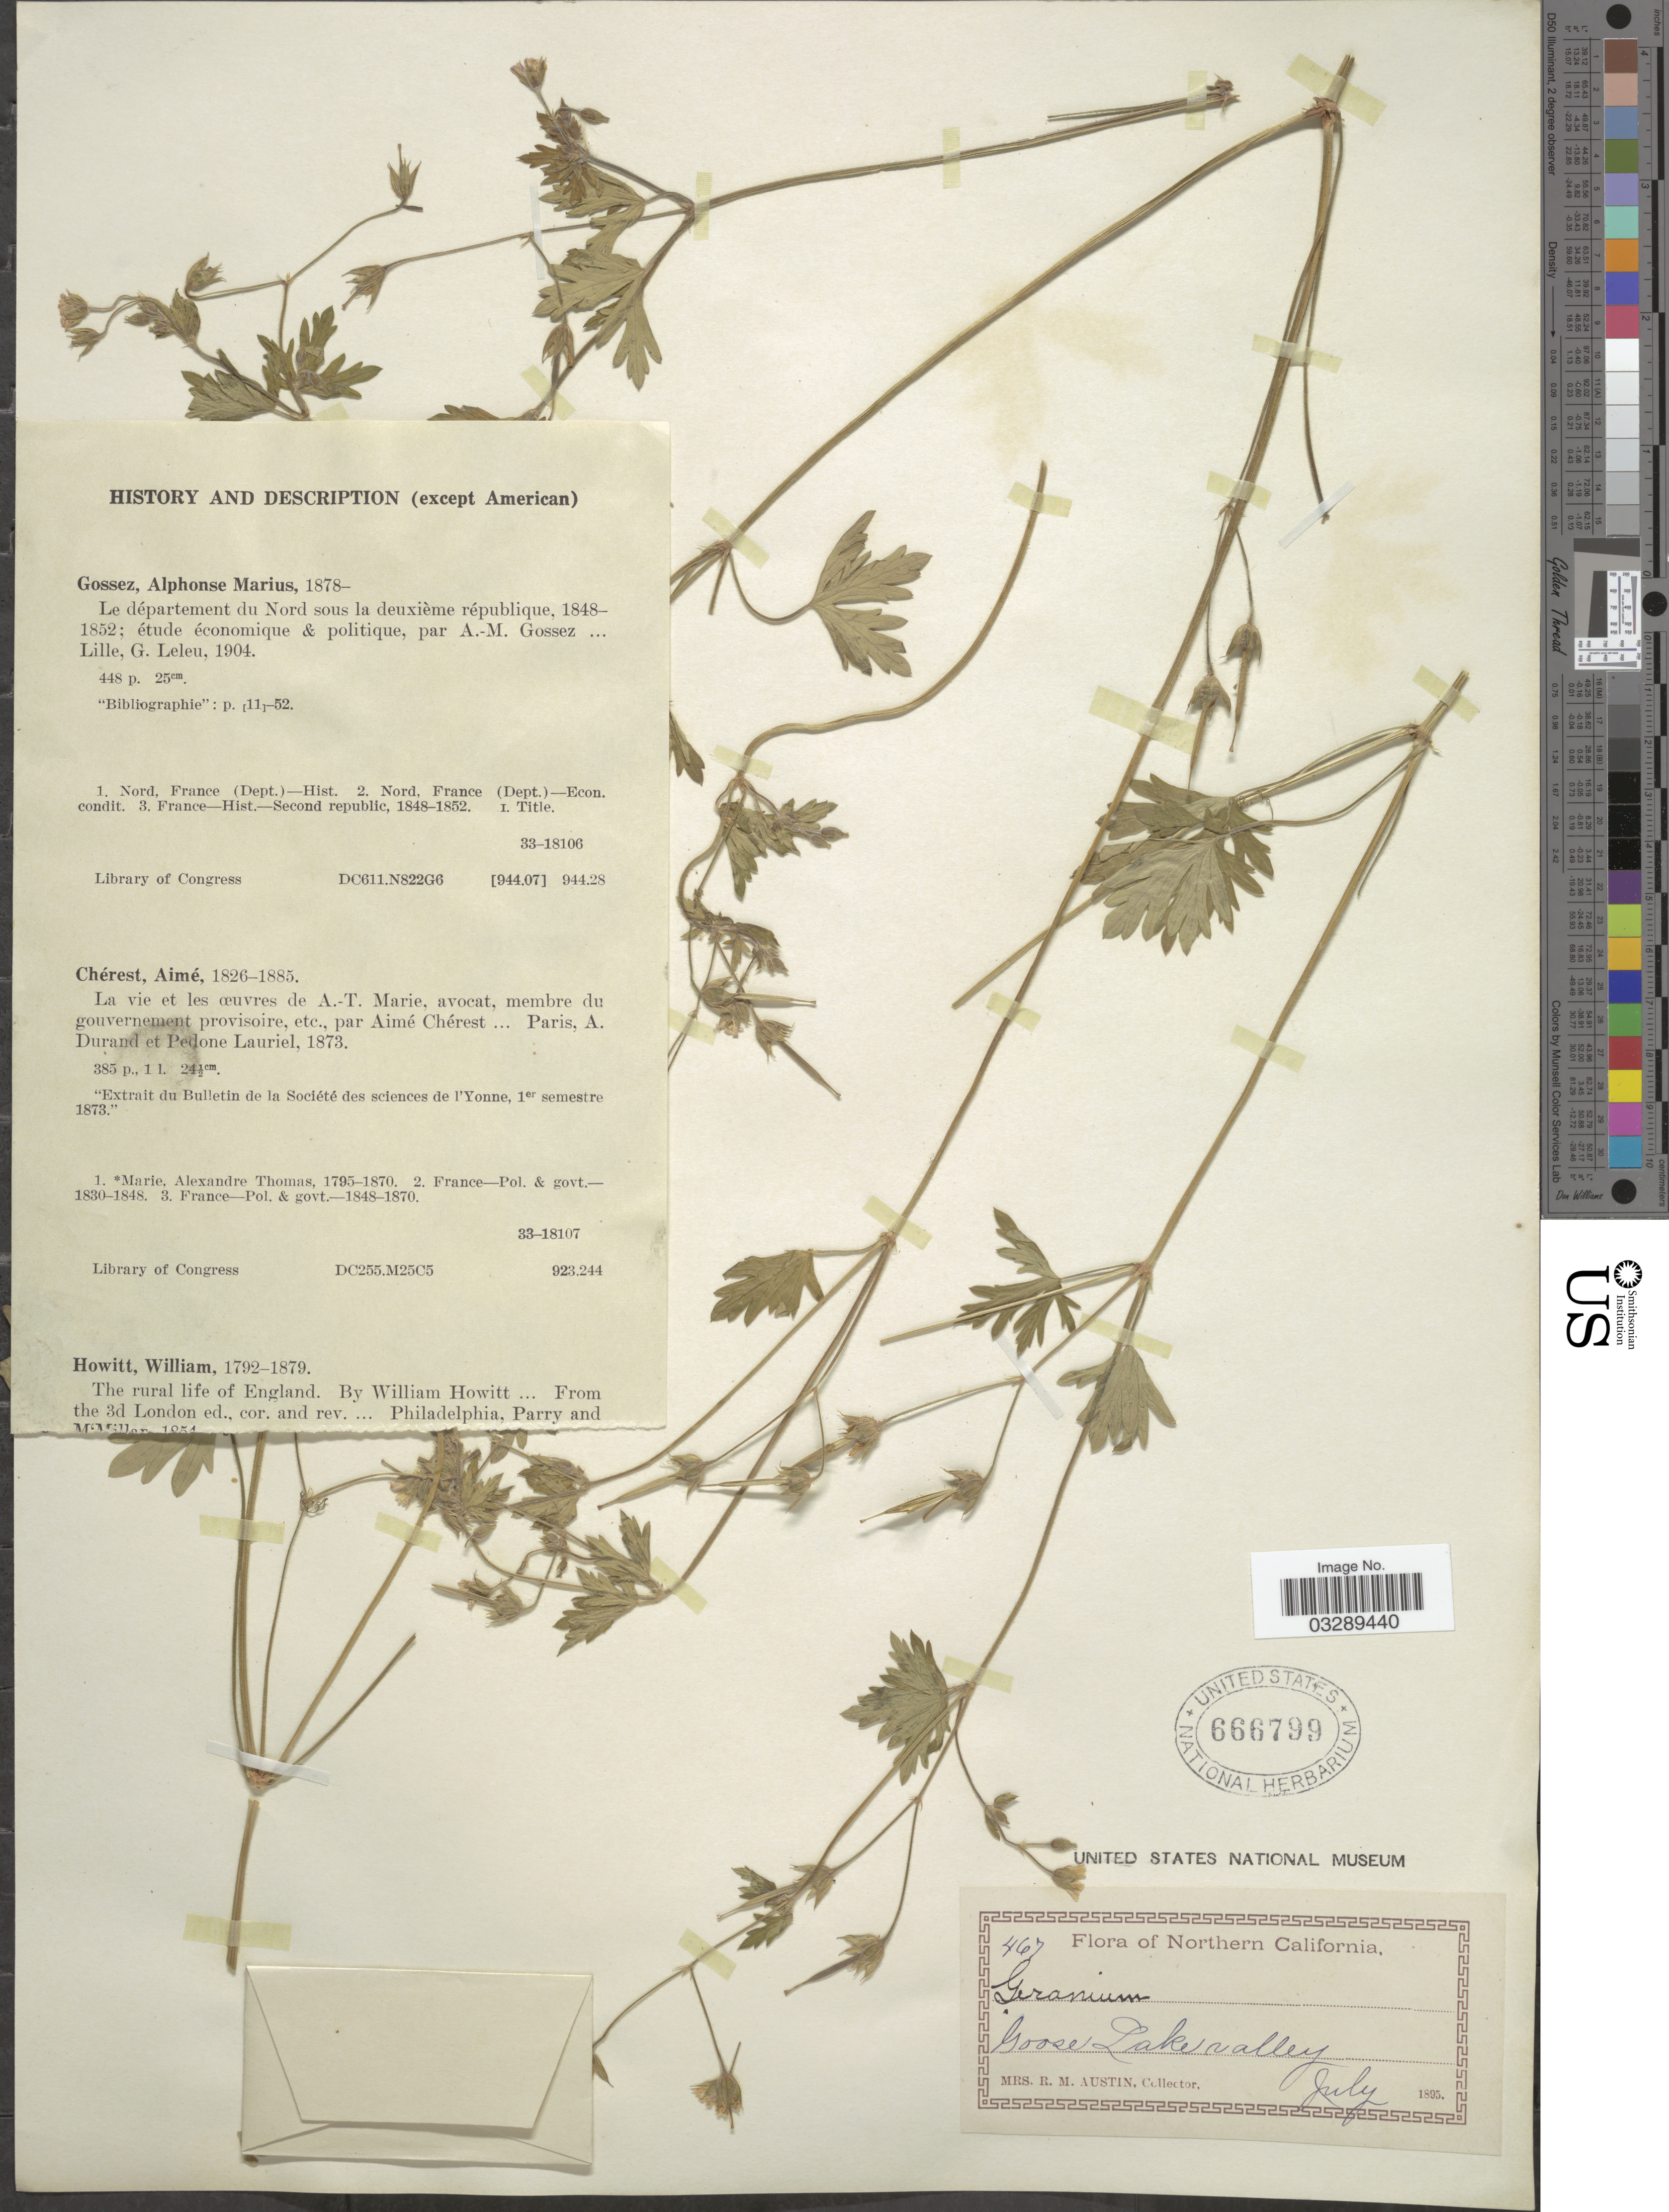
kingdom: Plantae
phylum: Tracheophyta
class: Magnoliopsida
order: Geraniales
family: Geraniaceae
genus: Geranium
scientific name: Geranium sp.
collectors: R. Austin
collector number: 467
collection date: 1895-07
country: United States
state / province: California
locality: Northern California. Goose Lake valley.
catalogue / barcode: US 666799